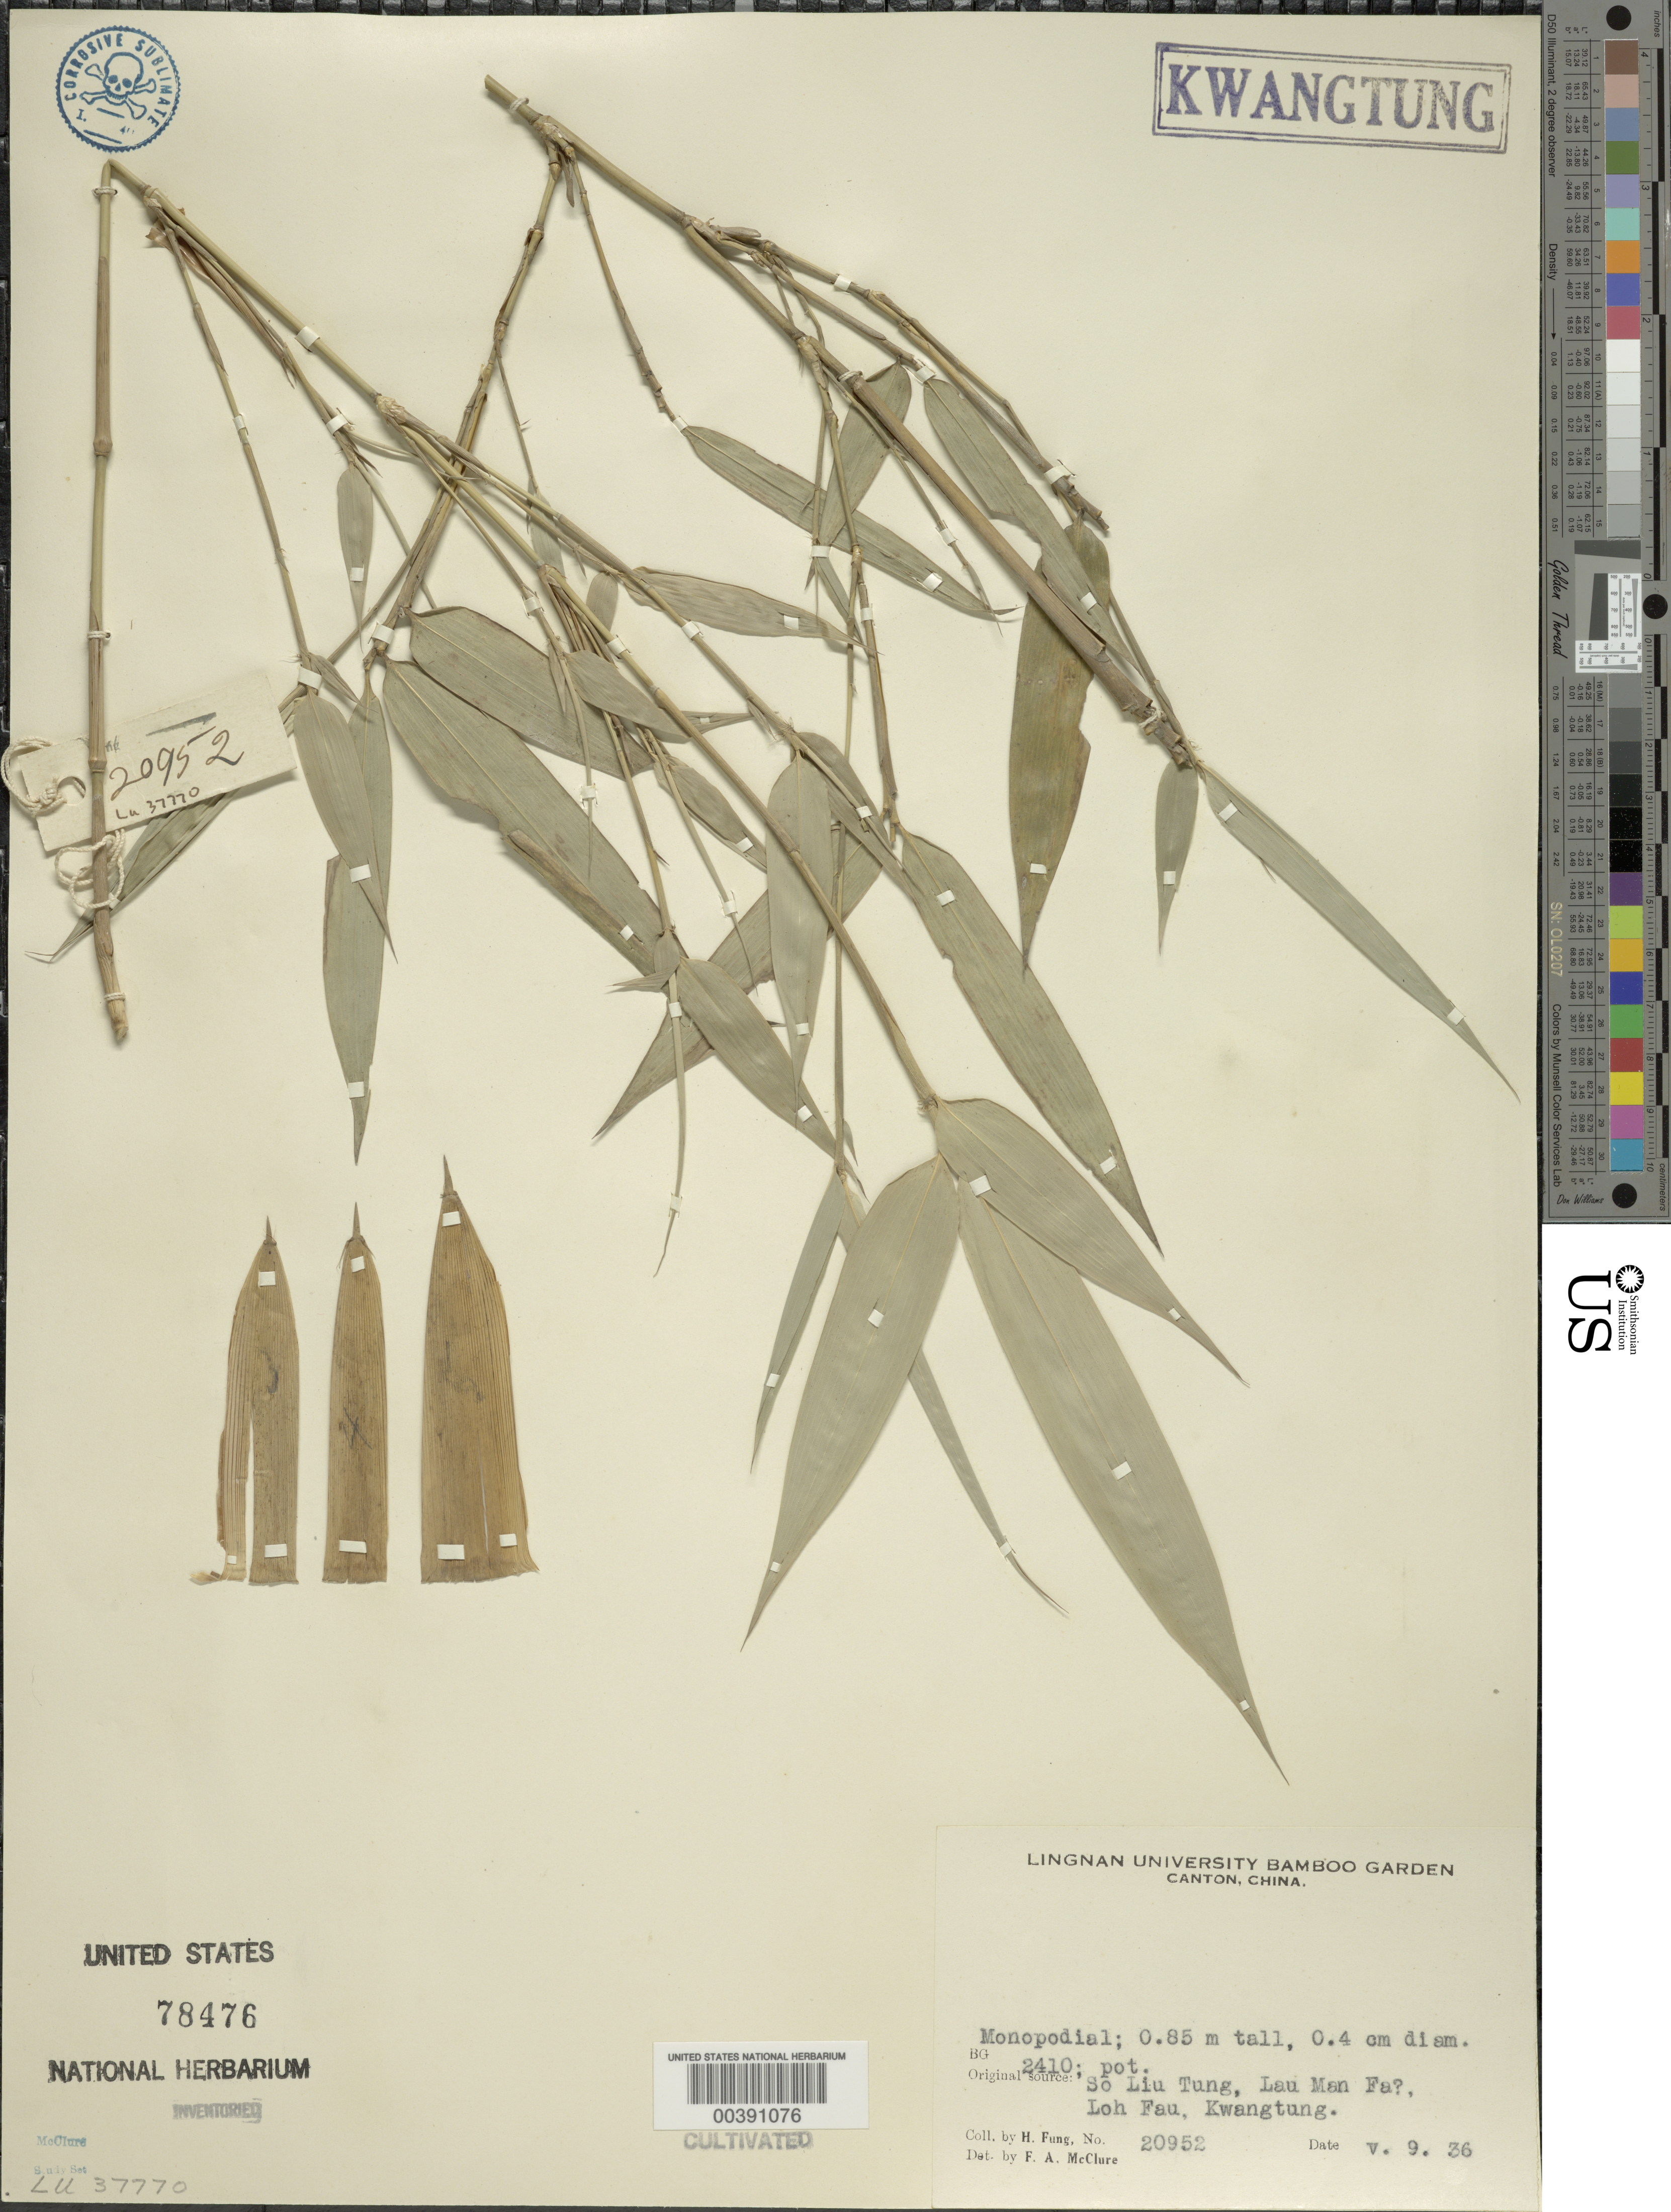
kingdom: Plantae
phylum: Tracheophyta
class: Liliopsida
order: Poales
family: Poaceae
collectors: H. L. Fung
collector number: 20952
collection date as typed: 09 May 1936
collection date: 1936-05-09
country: China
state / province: Guangdong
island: Honam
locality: Lingnan univ. bg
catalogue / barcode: US 78476